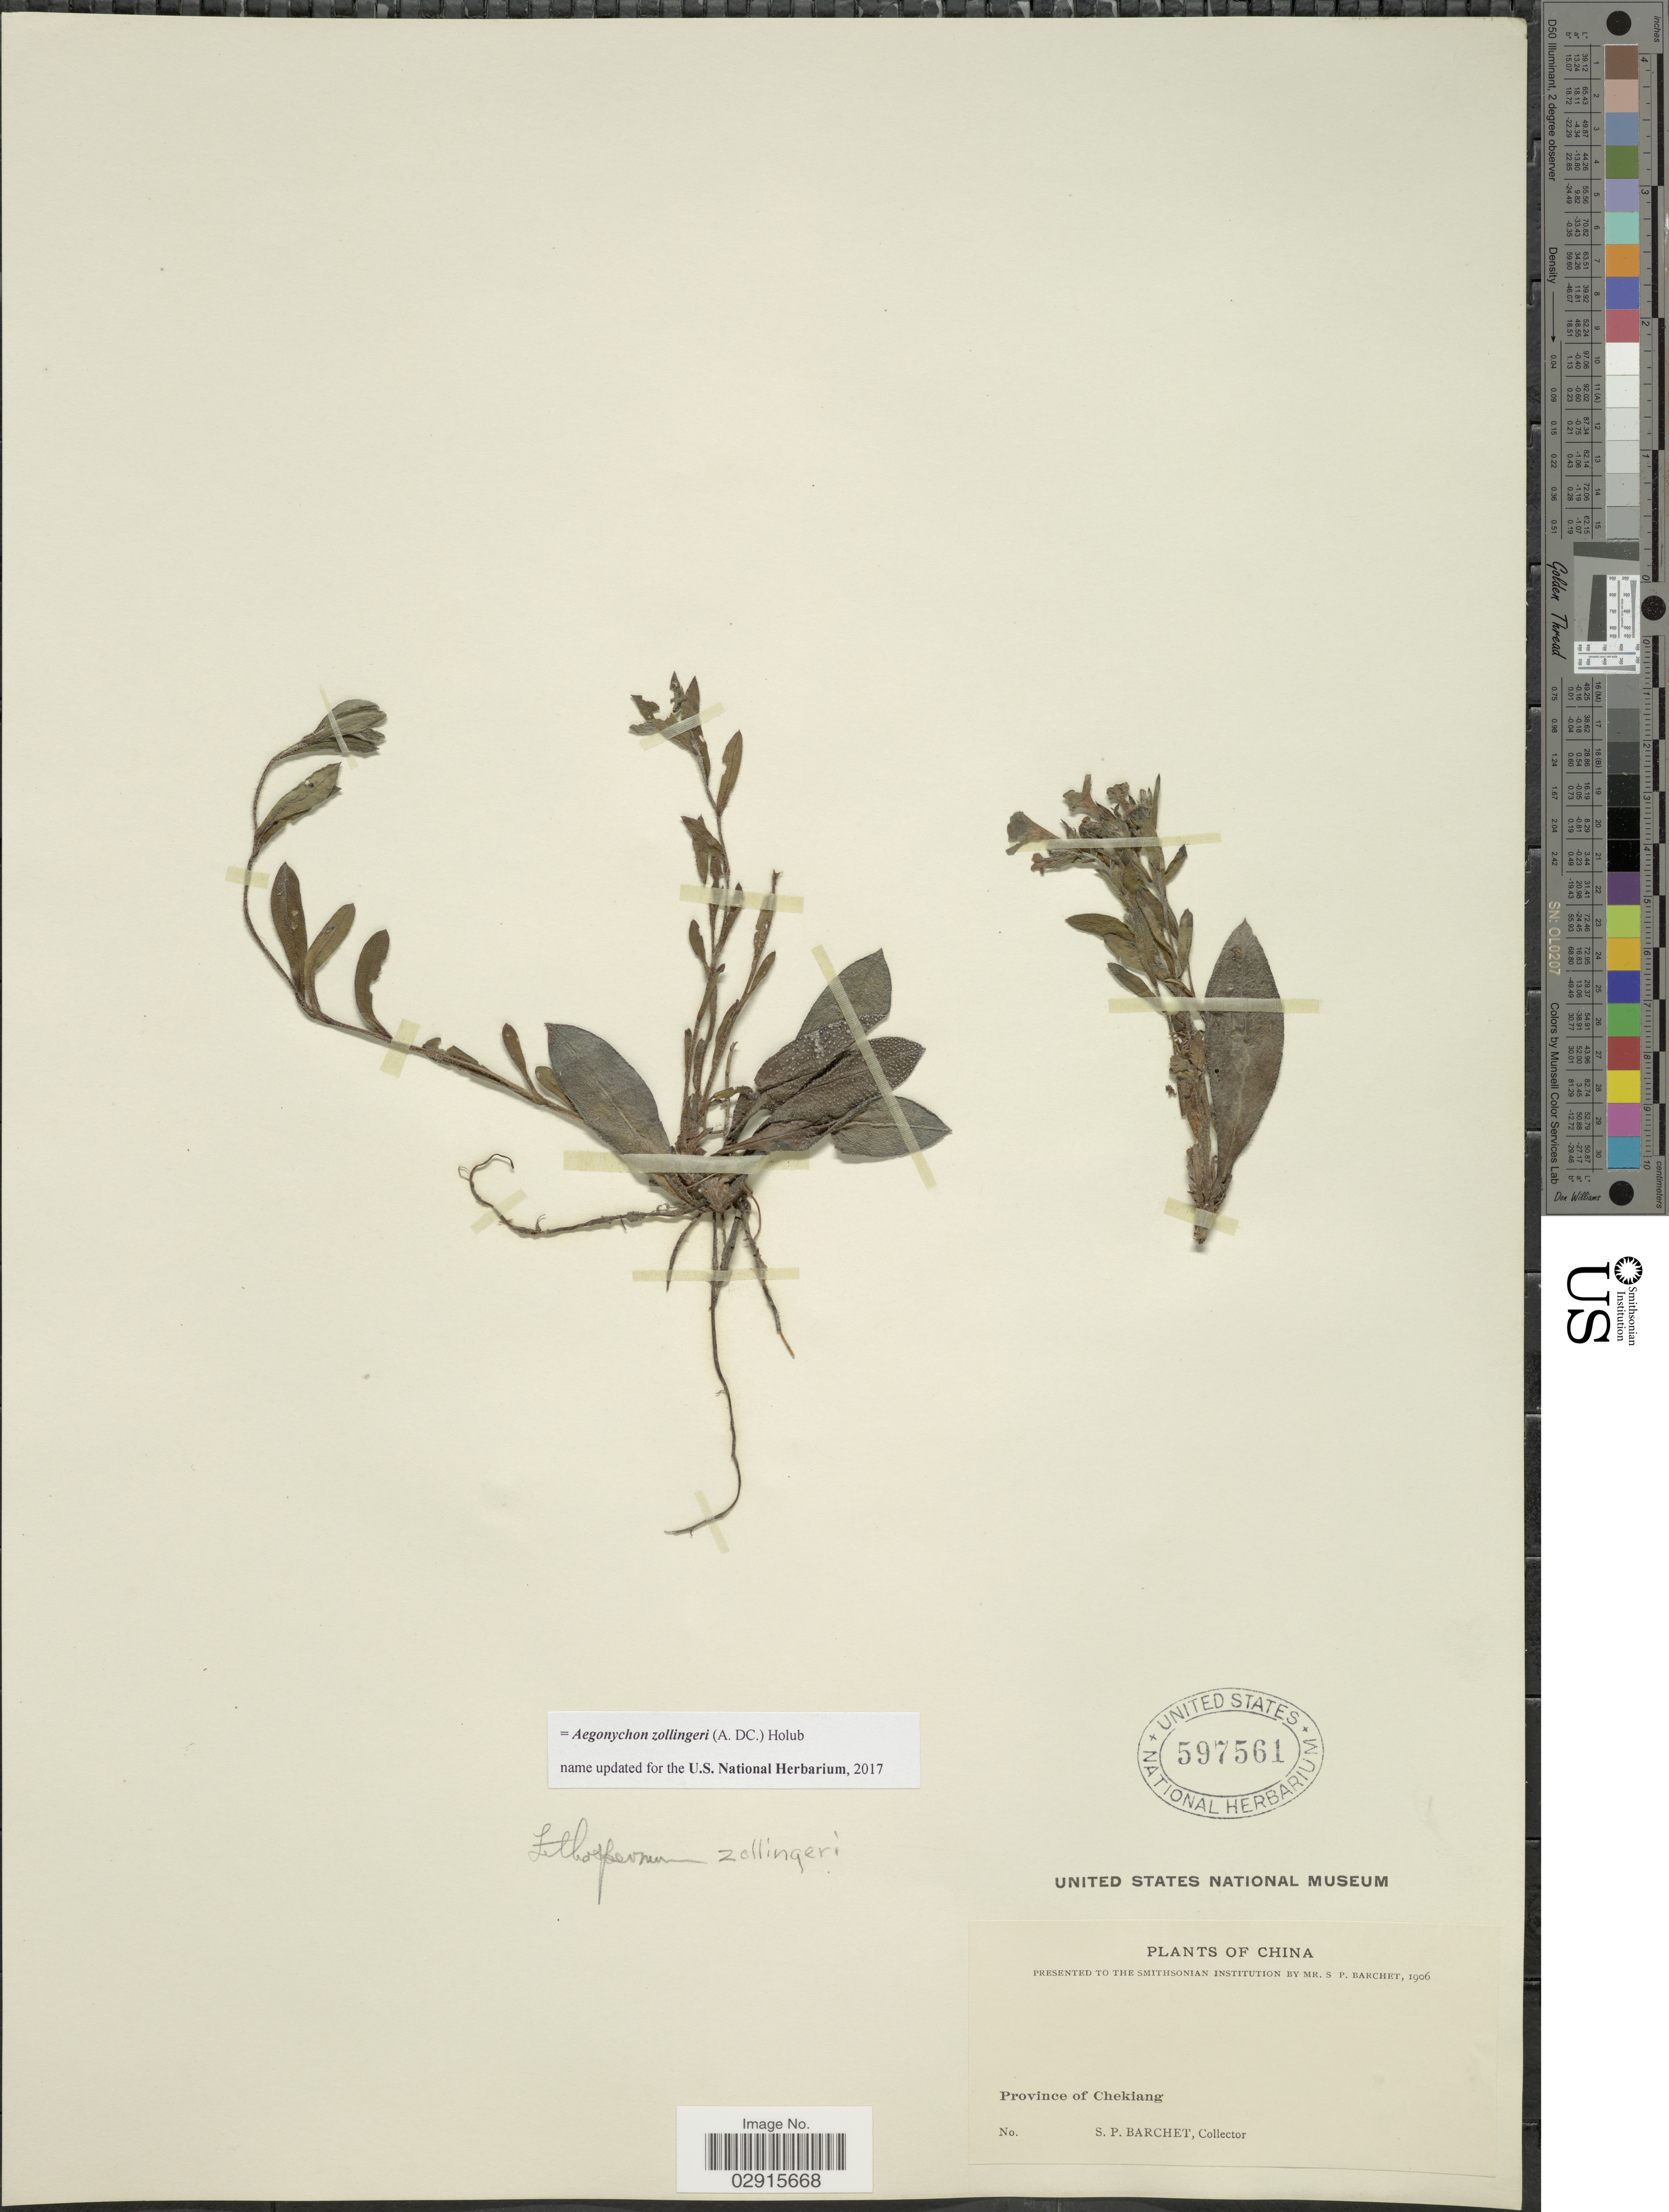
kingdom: Plantae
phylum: Tracheophyta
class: Magnoliopsida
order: Boraginales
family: Boraginaceae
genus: Aegonychon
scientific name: Aegonychon zollingeri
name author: (A. DC.) Holub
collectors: S. P. Barchet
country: China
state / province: Zhejiang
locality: Province of Chekiang.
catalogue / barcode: US 597561